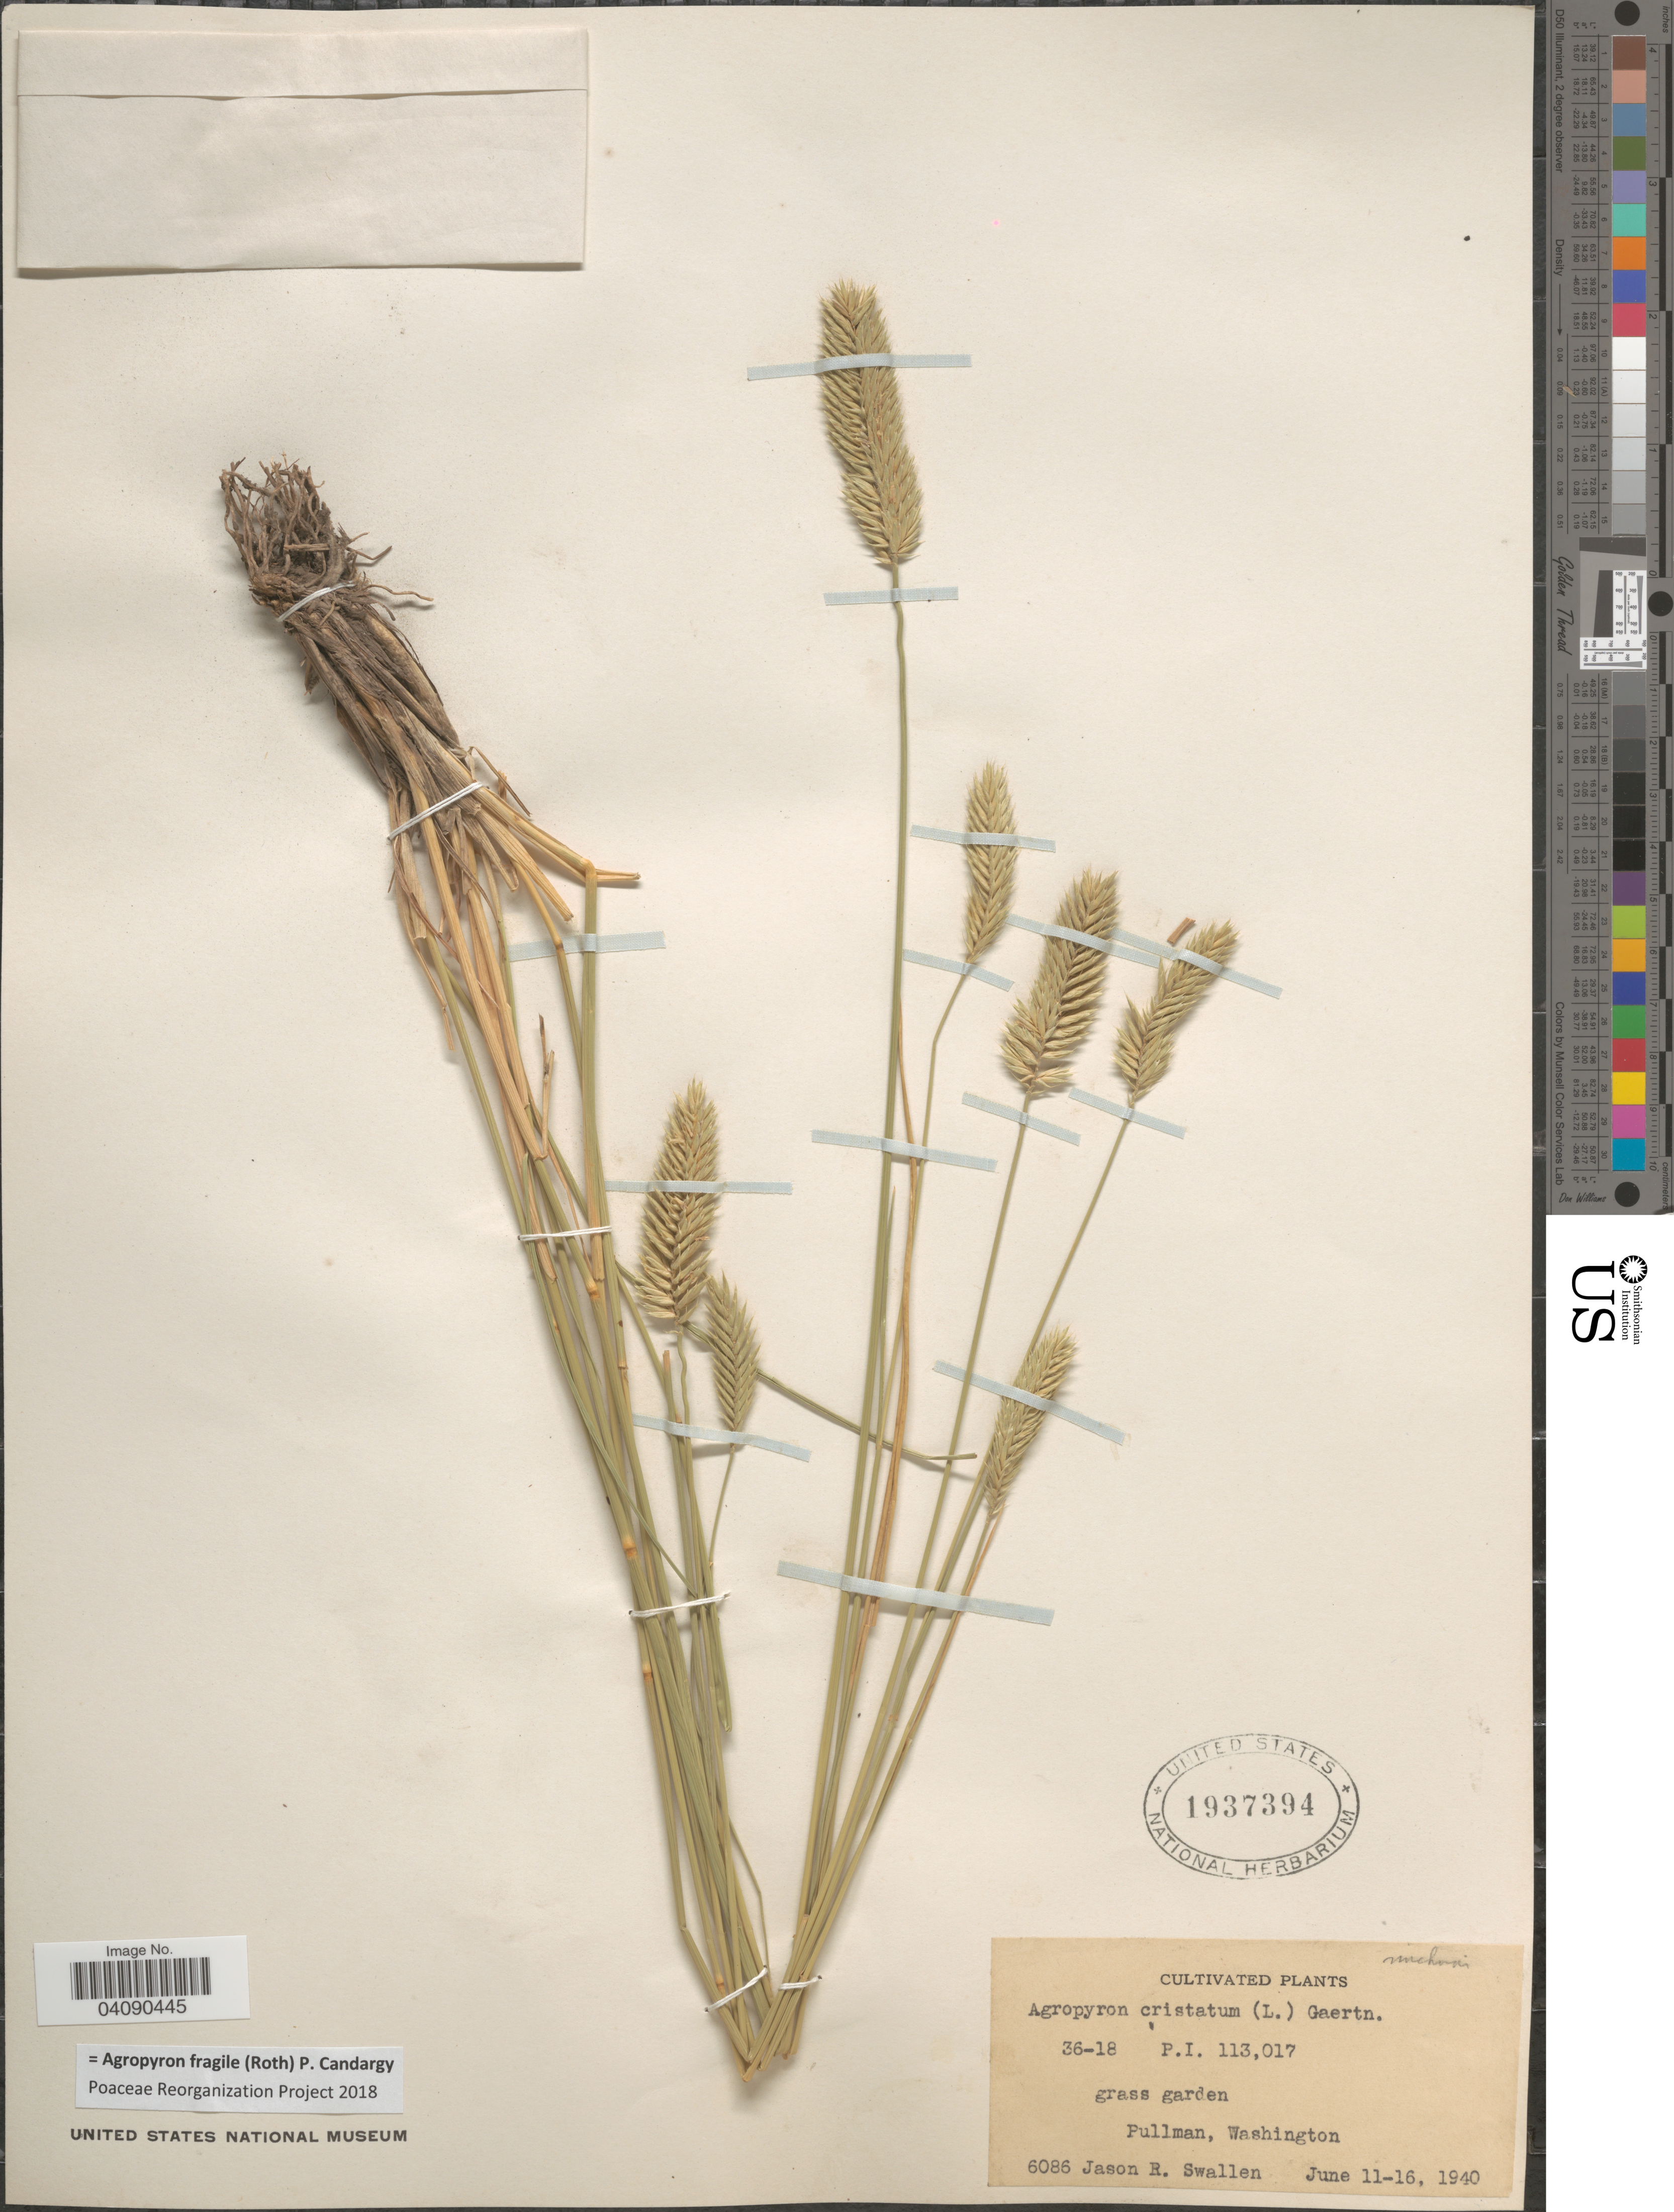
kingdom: Plantae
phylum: Tracheophyta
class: Liliopsida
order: Poales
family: Poaceae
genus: Agropyron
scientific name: Agropyron fragile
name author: (Roth) Candargy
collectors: J. R. Swallen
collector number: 6086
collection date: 1940-06-11/1940-06-16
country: United States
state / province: Washington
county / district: Whitman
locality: Grass garden. Pullman.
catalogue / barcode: US 1937394